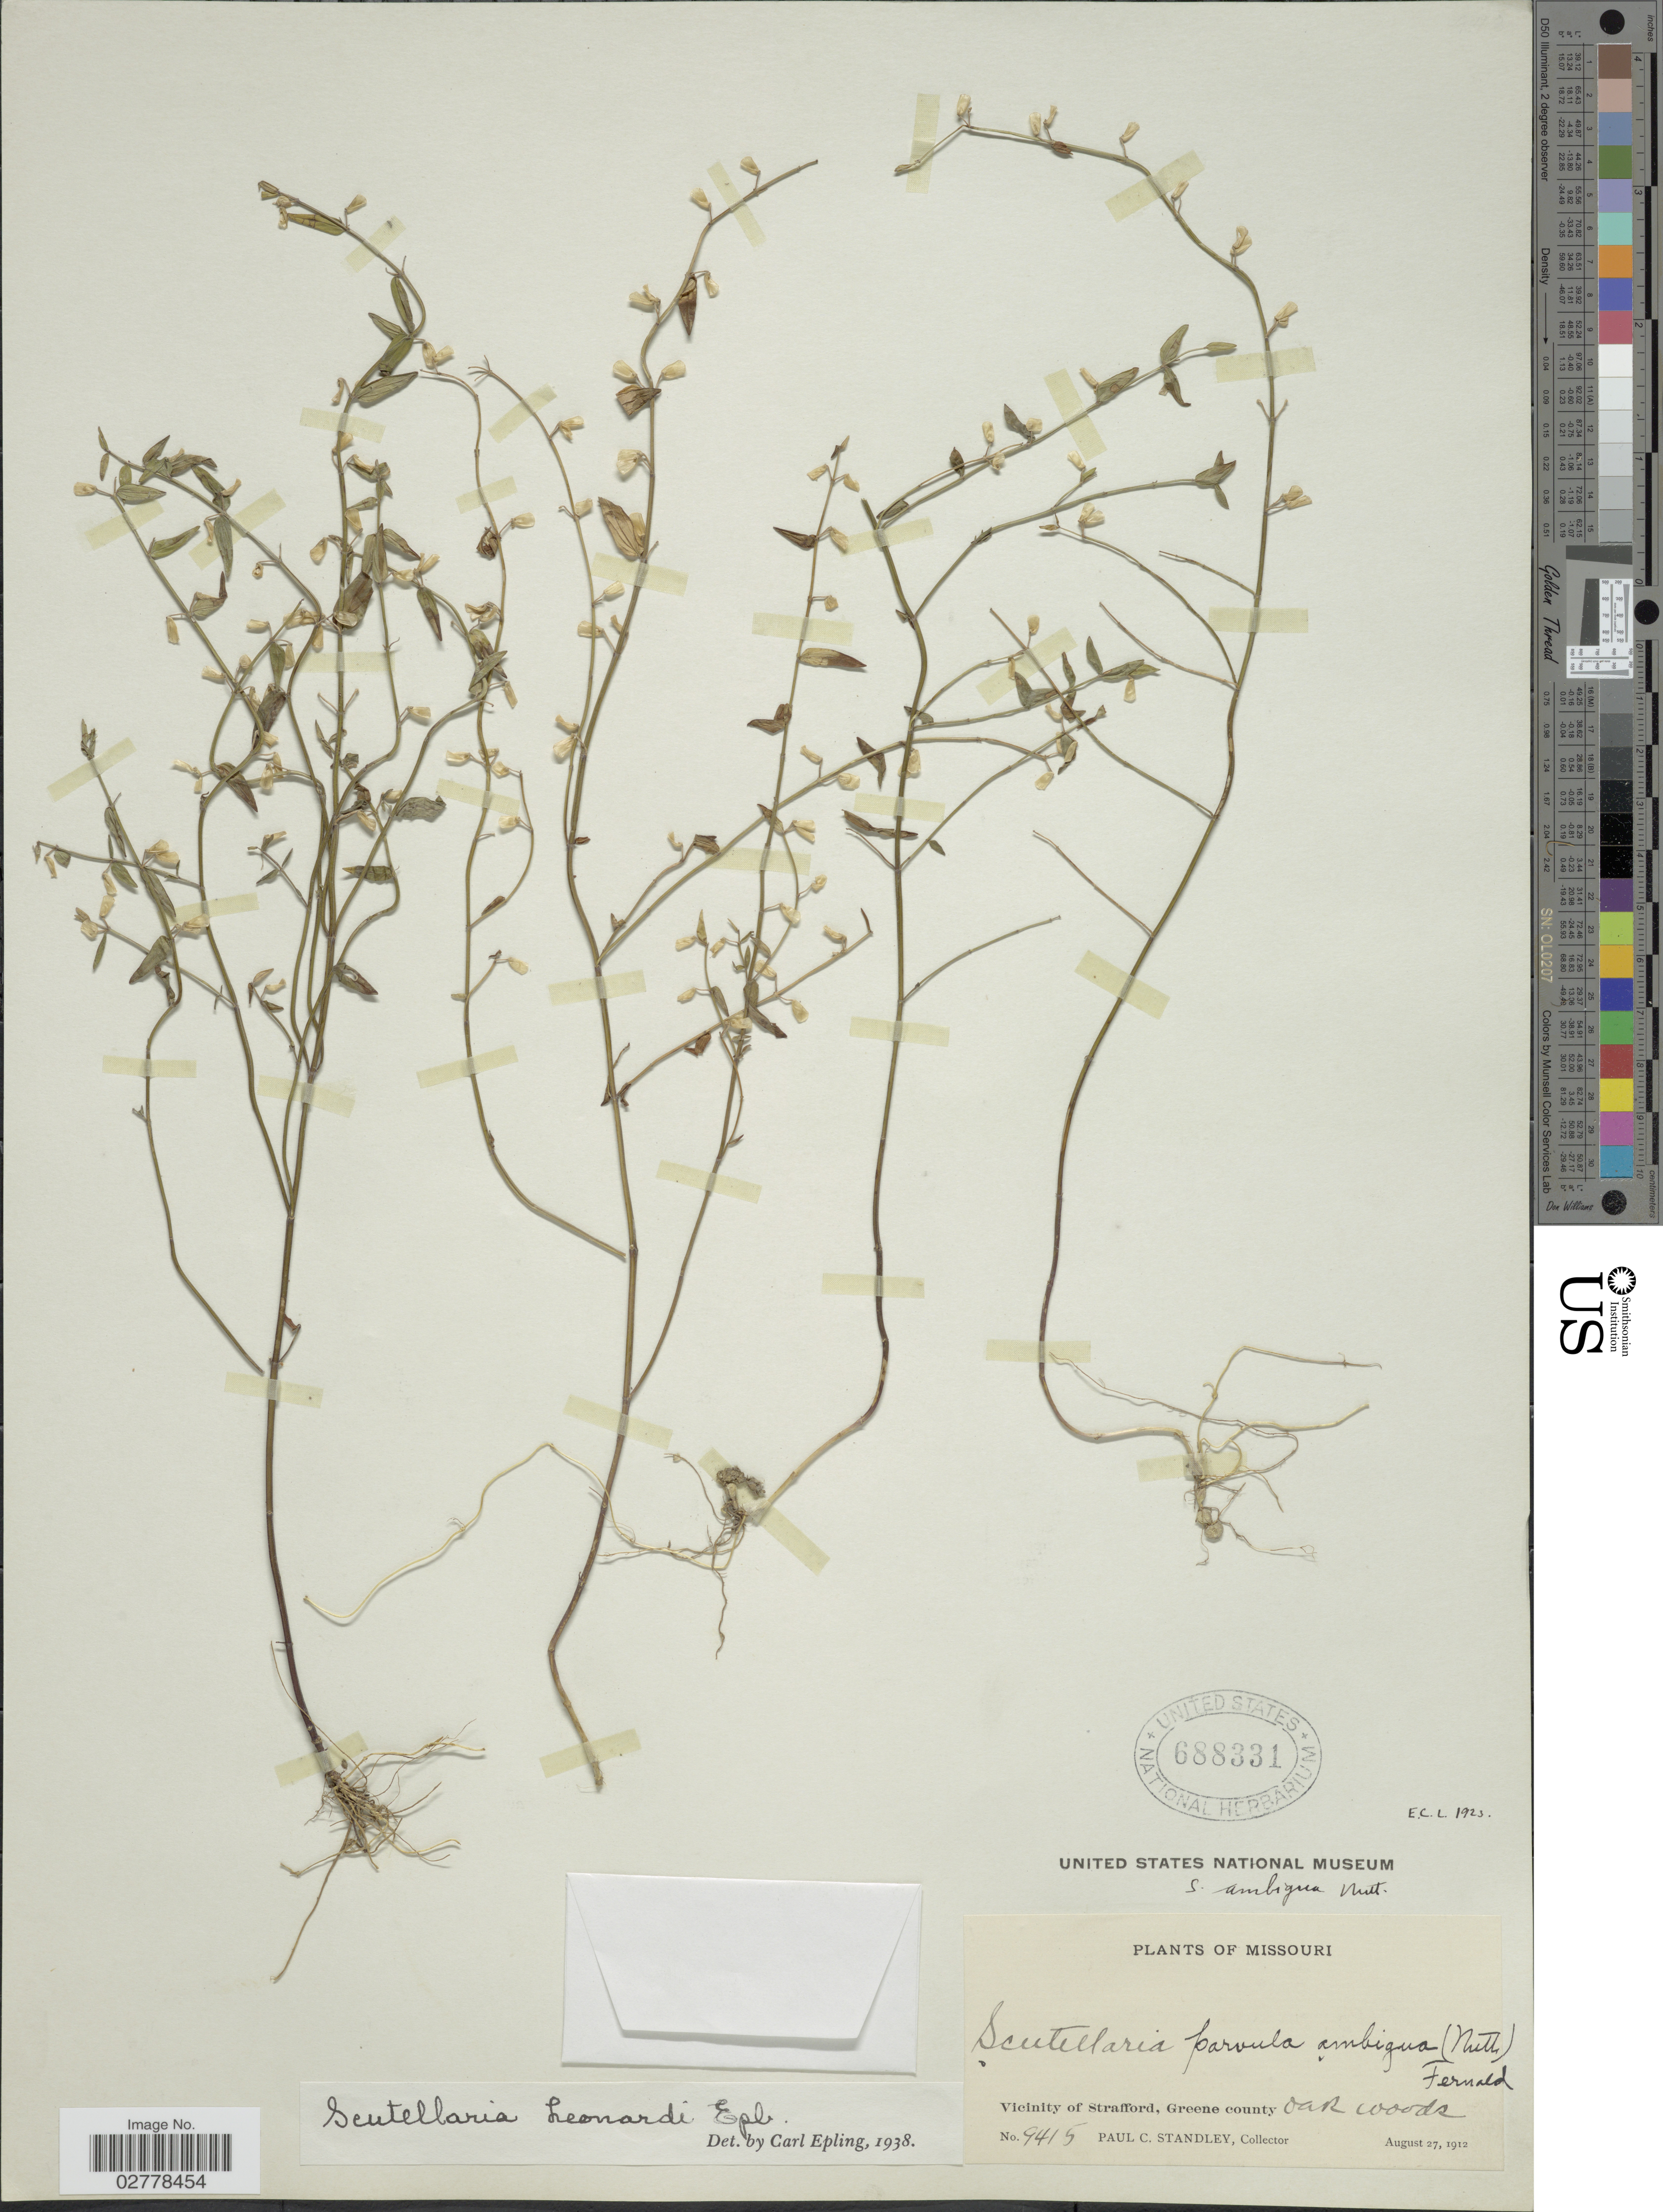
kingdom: Plantae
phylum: Tracheophyta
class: Magnoliopsida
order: Lamiales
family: Lamiaceae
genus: Scutellaria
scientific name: Scutellaria leonardii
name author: Epling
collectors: P. C. Standley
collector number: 9415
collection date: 1912-08-27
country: United States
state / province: Missouri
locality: Vicinity of Stafford, Greene county.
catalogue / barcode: US 688331